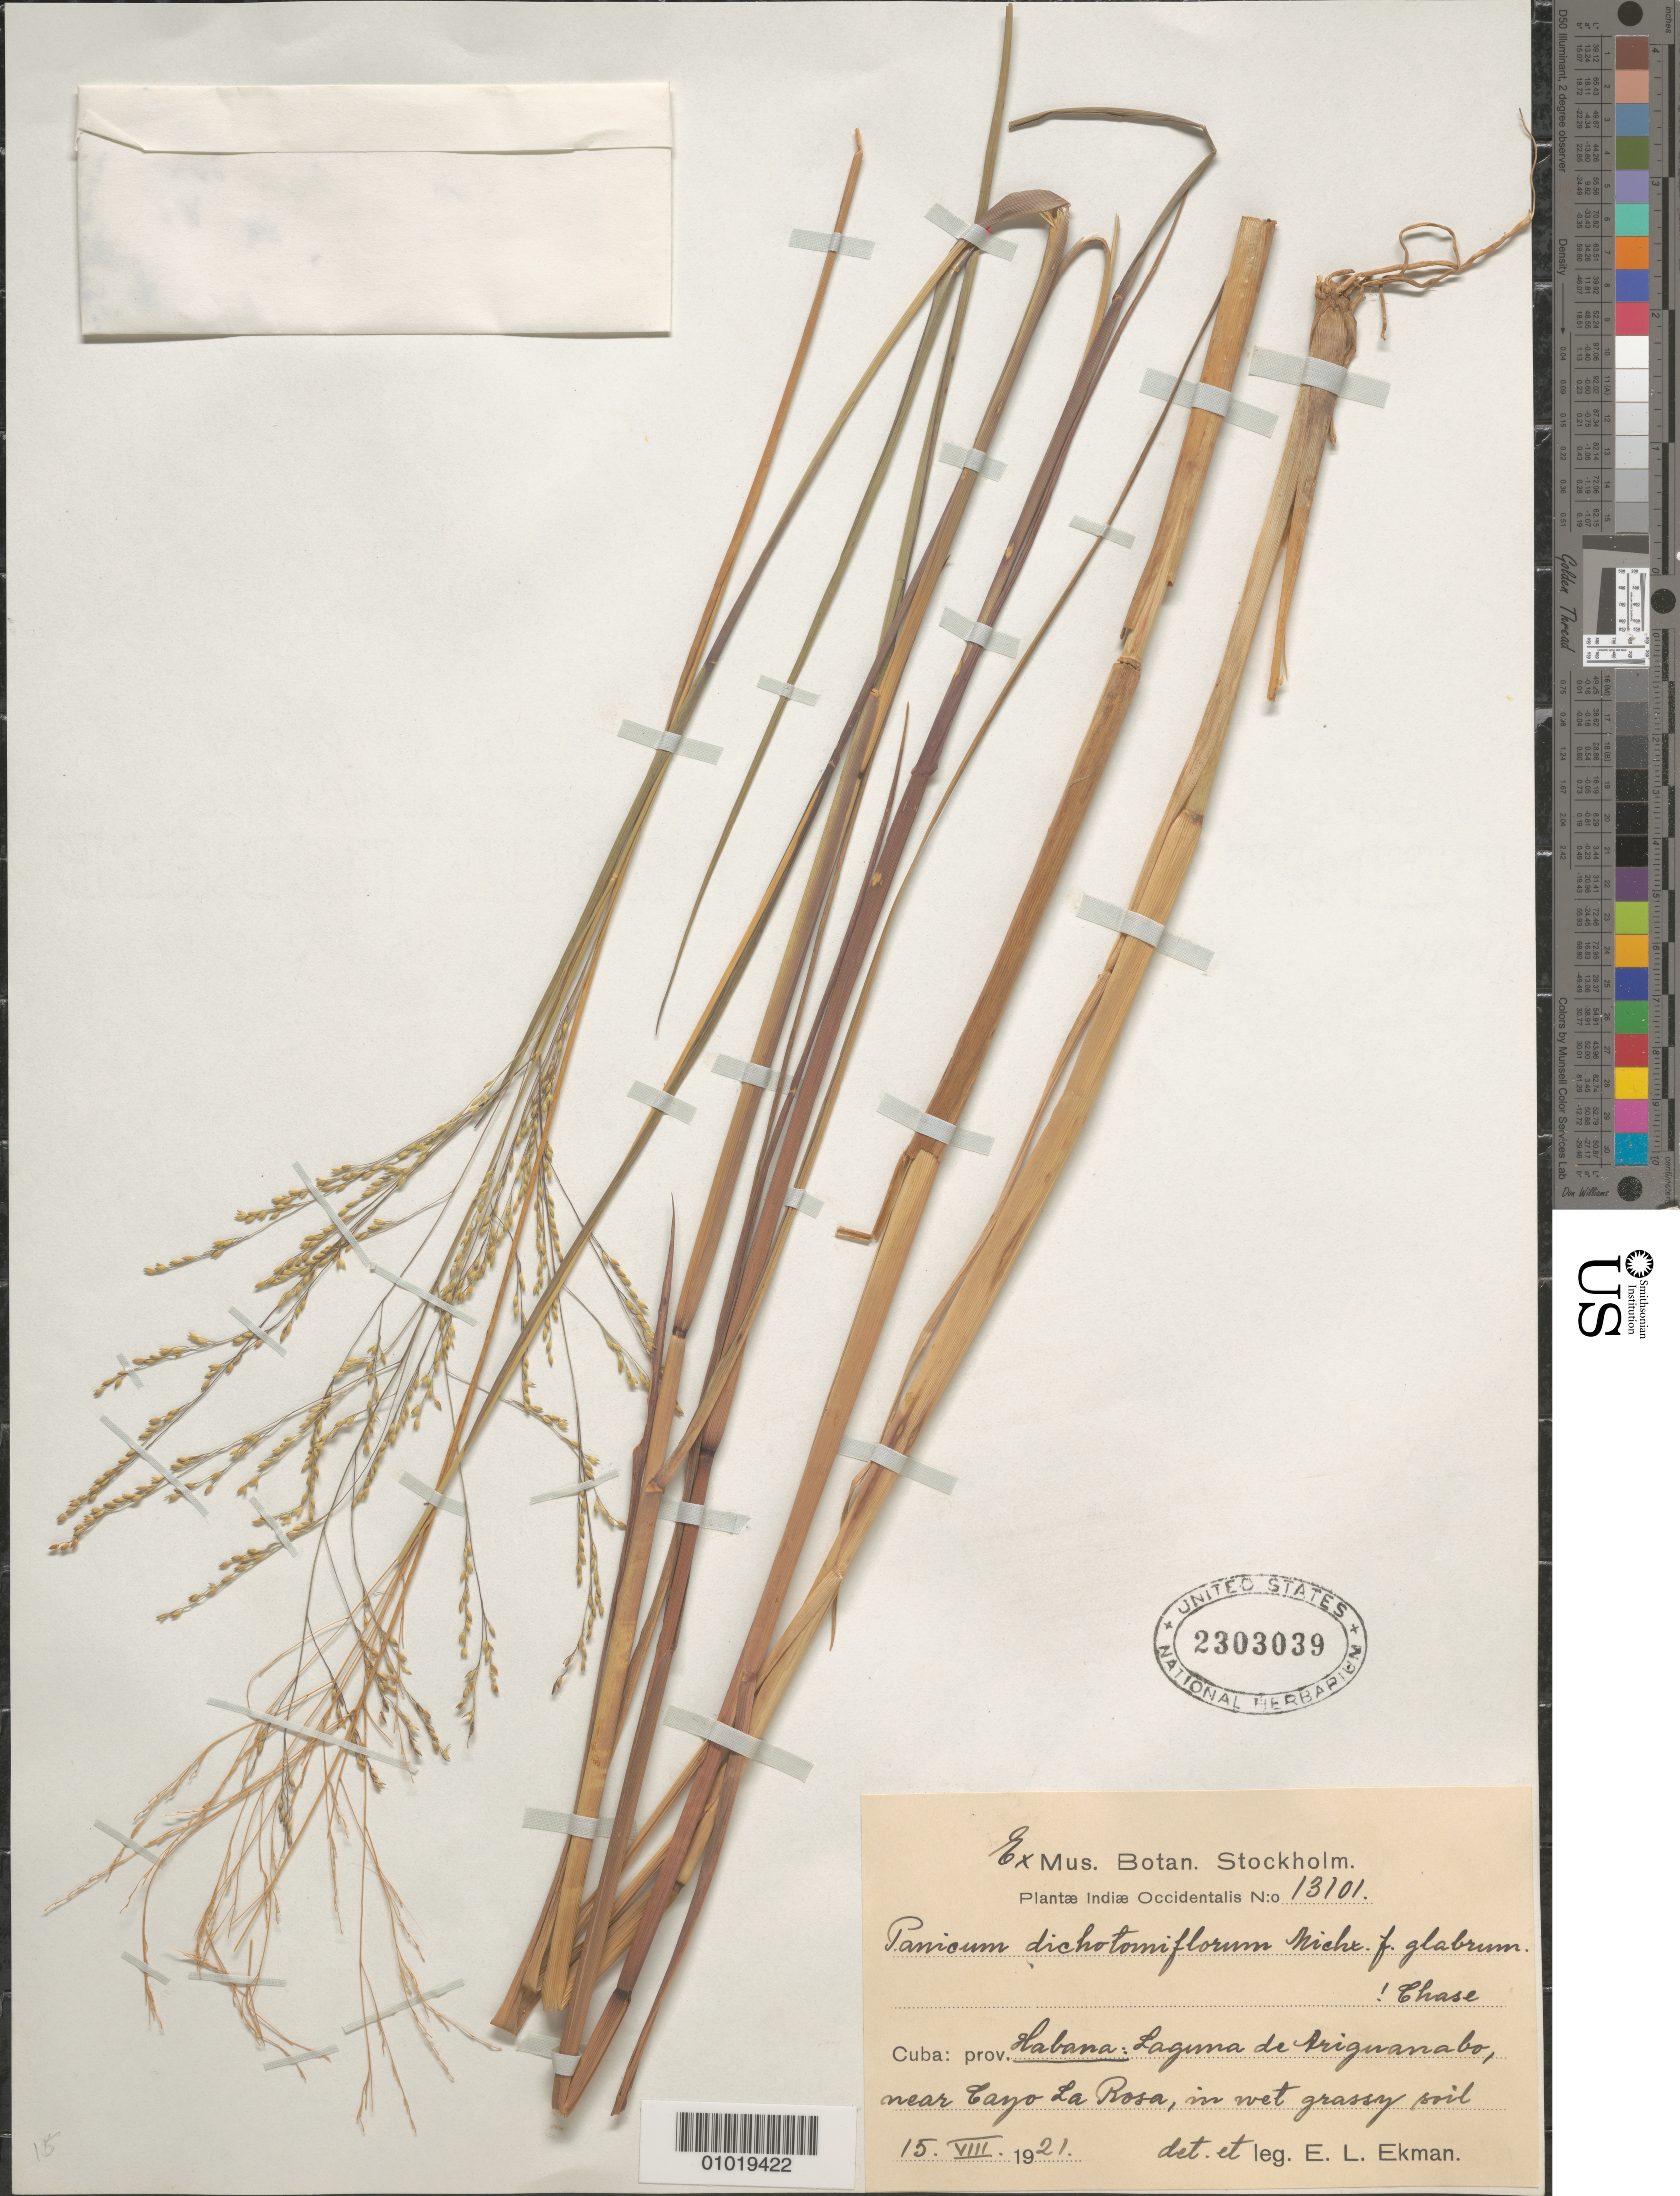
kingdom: Plantae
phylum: Tracheophyta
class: Liliopsida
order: Poales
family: Poaceae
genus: Panicum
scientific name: Panicum dichotomiflorum subsp. dichotomiflorum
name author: Michx.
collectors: E. L. Ekman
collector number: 13101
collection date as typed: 15 Aug 1921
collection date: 1921-08-15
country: Cuba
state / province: La Habana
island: Cuba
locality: Laguna de Ariguanabo near Cayo la Rosa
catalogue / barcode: US 2303039